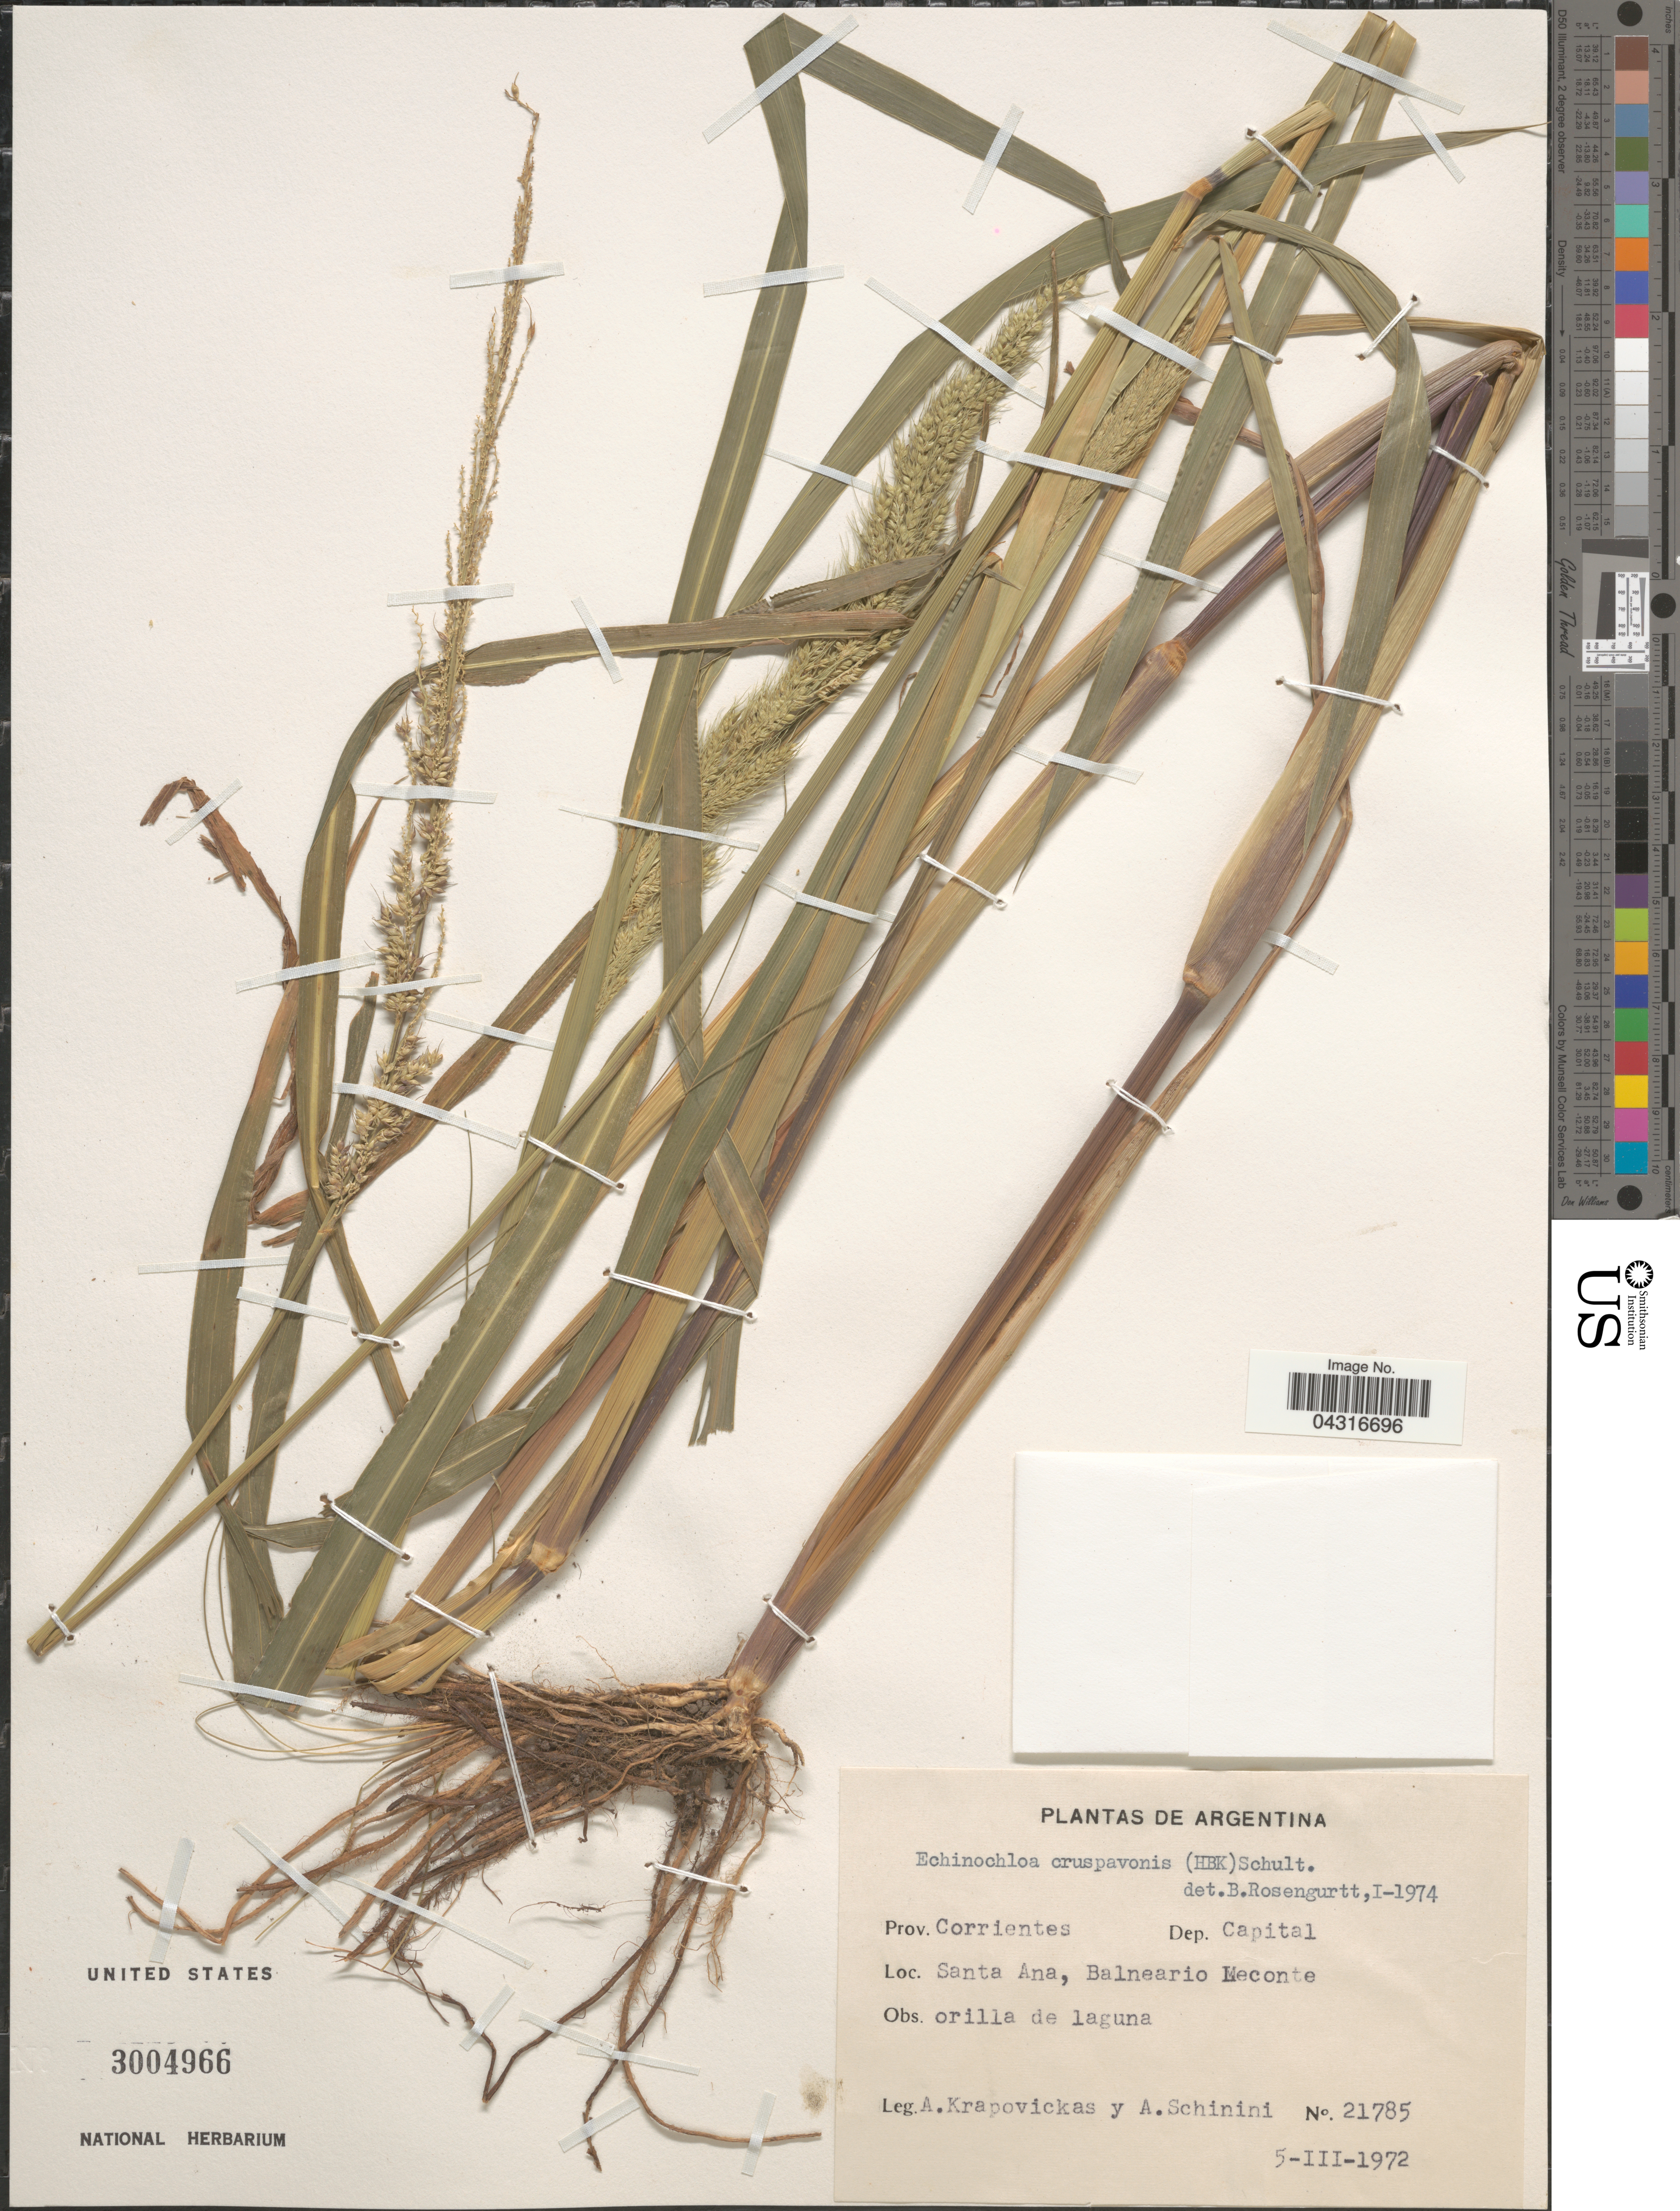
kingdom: Plantae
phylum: Tracheophyta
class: Liliopsida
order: Poales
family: Poaceae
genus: Echinochloa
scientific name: Echinochloa crus-pavonis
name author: (Kunth) Schult.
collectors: A. Krapovickas & A. Schinini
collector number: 21785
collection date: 1972-03-05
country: Argentina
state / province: Corrientes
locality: Dep. Capital. Santa Ana, Balneario Meconte.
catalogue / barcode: US 3004966